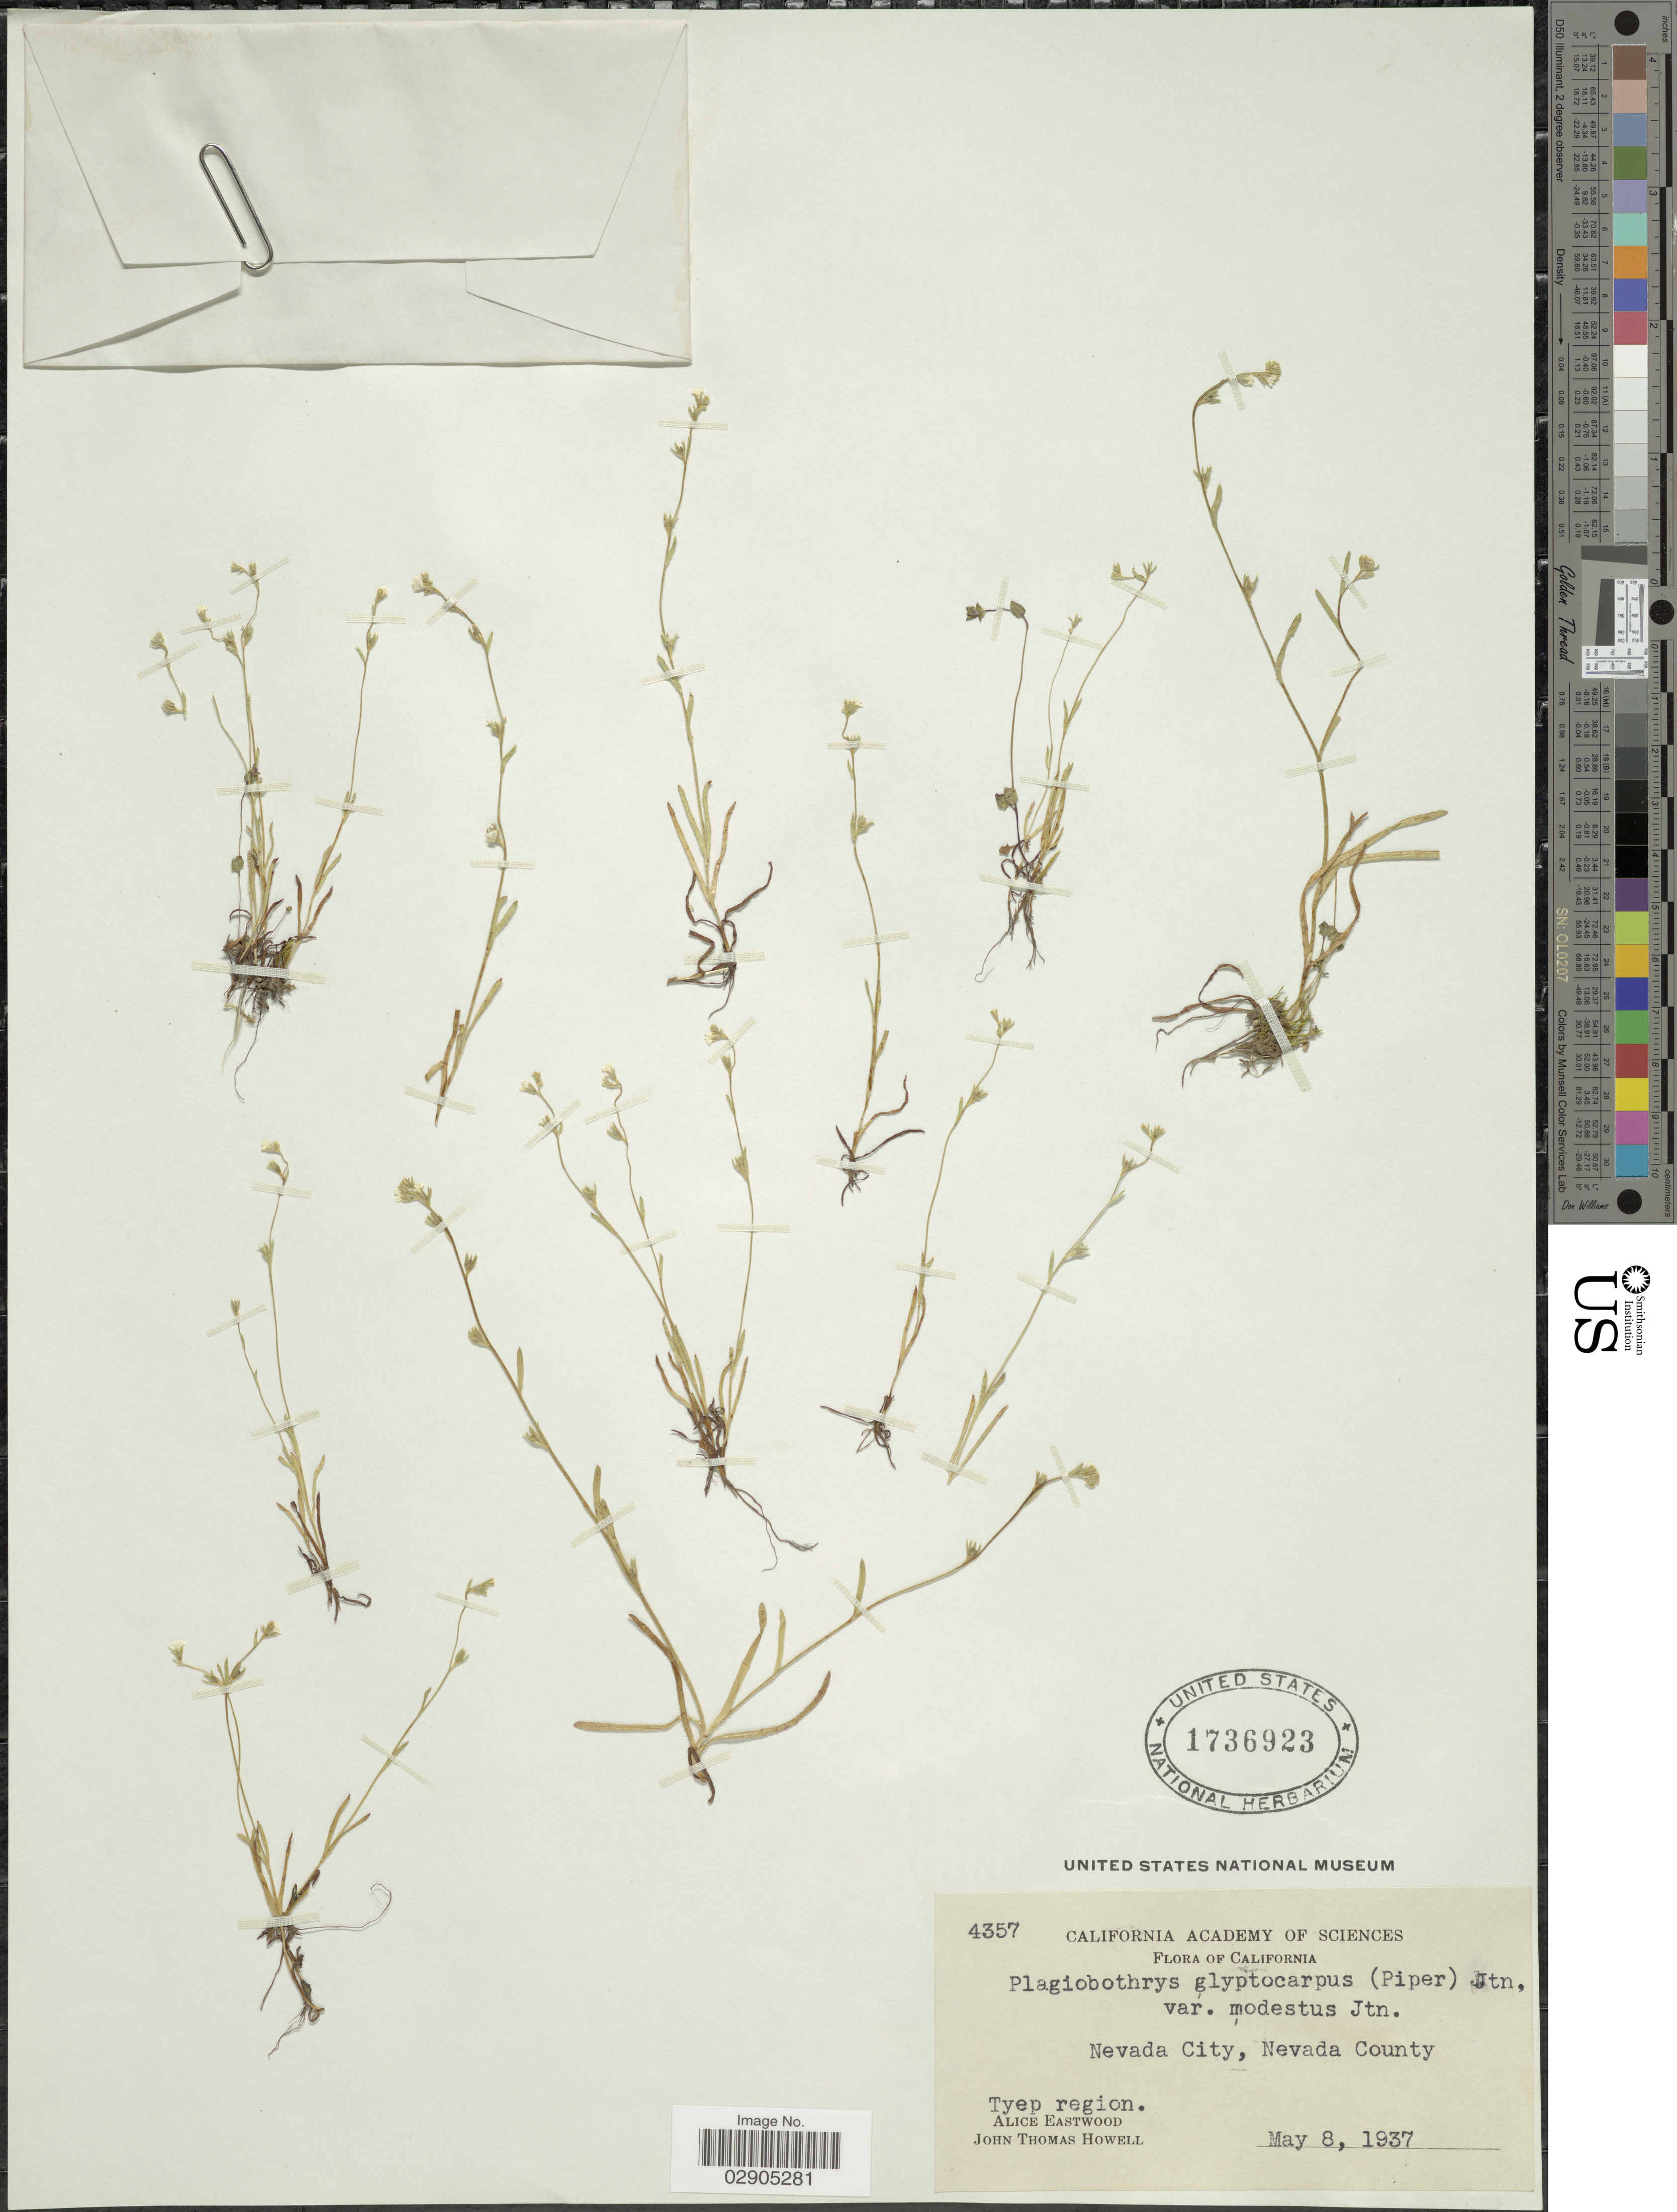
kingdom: Plantae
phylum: Tracheophyta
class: Magnoliopsida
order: Boraginales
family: Boraginaceae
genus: Allocarya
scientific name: Allocarya glyptocarpa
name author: Piper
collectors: A. Eastwood & J. T. Howell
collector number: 4357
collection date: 1937-05-08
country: United States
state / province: California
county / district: Nevada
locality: Nevada City, Nevada County. Tyep region.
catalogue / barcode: US 1736923